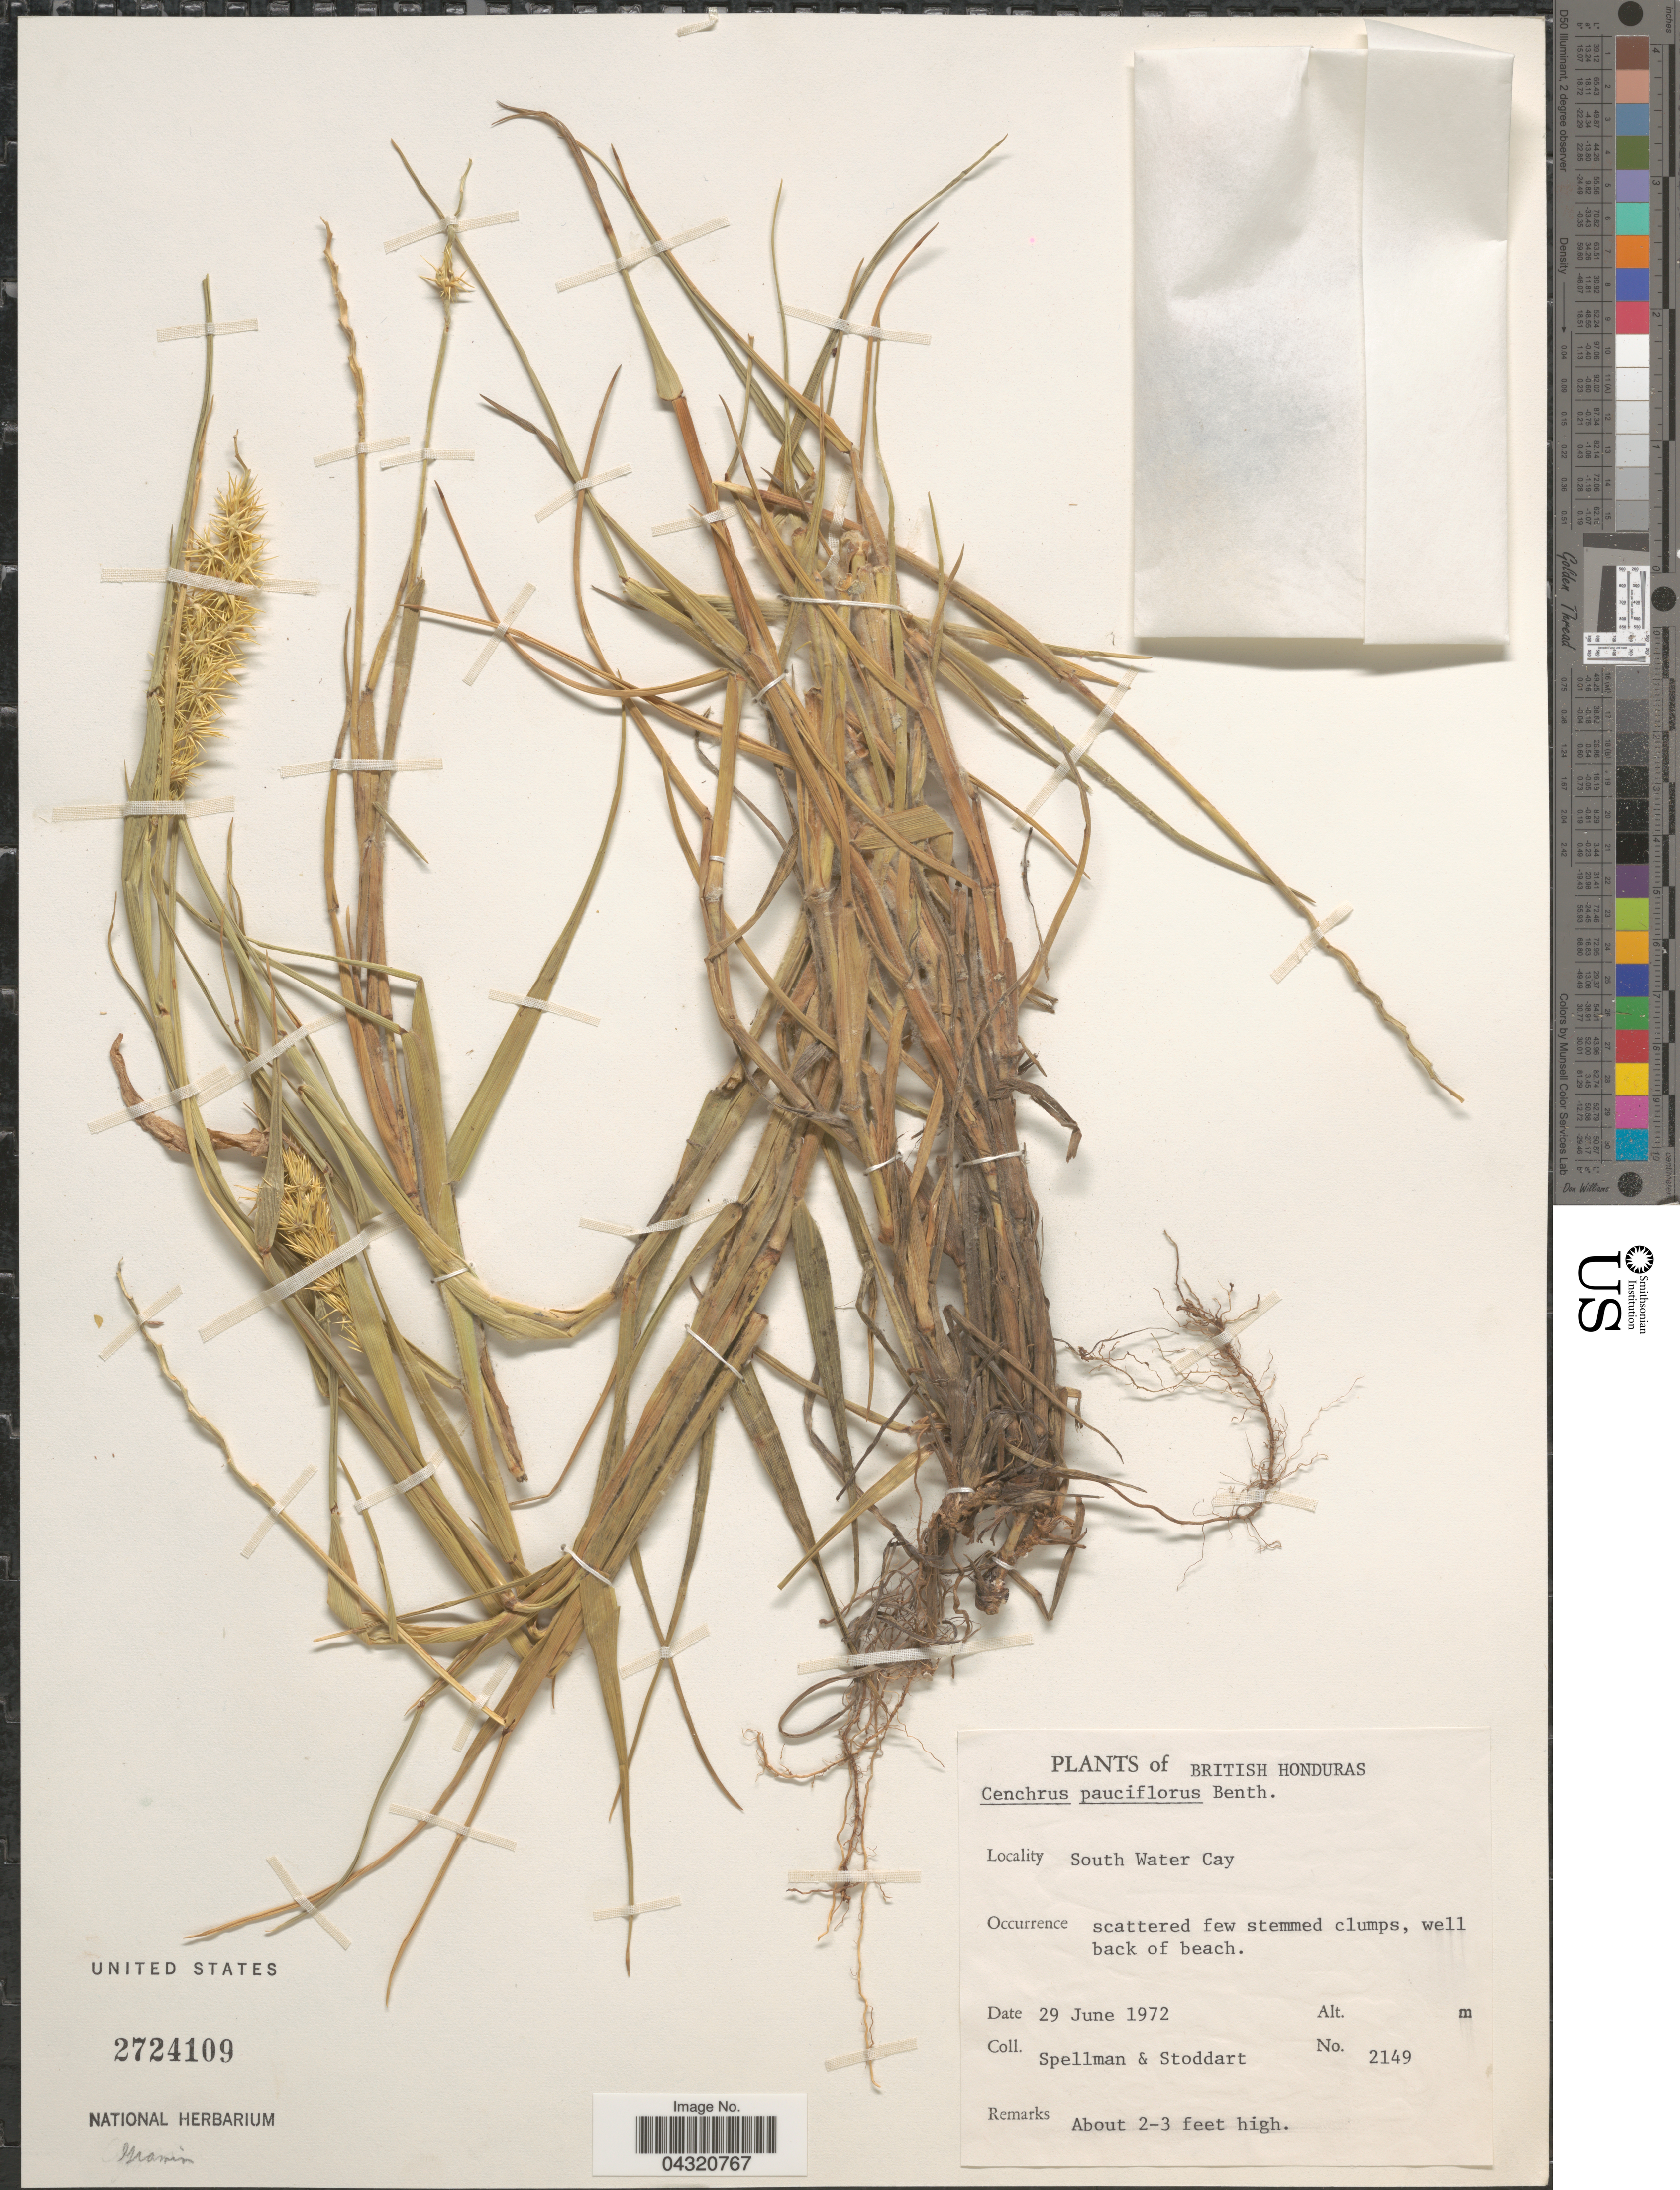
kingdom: Plantae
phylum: Tracheophyta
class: Liliopsida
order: Poales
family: Poaceae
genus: Cenchrus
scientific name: Cenchrus spinifex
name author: Cav.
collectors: Spellman, -- & -. Stoddart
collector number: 2149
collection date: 1972-06-29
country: Belize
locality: British Honduras. South Water Cay.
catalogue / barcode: US 2724109